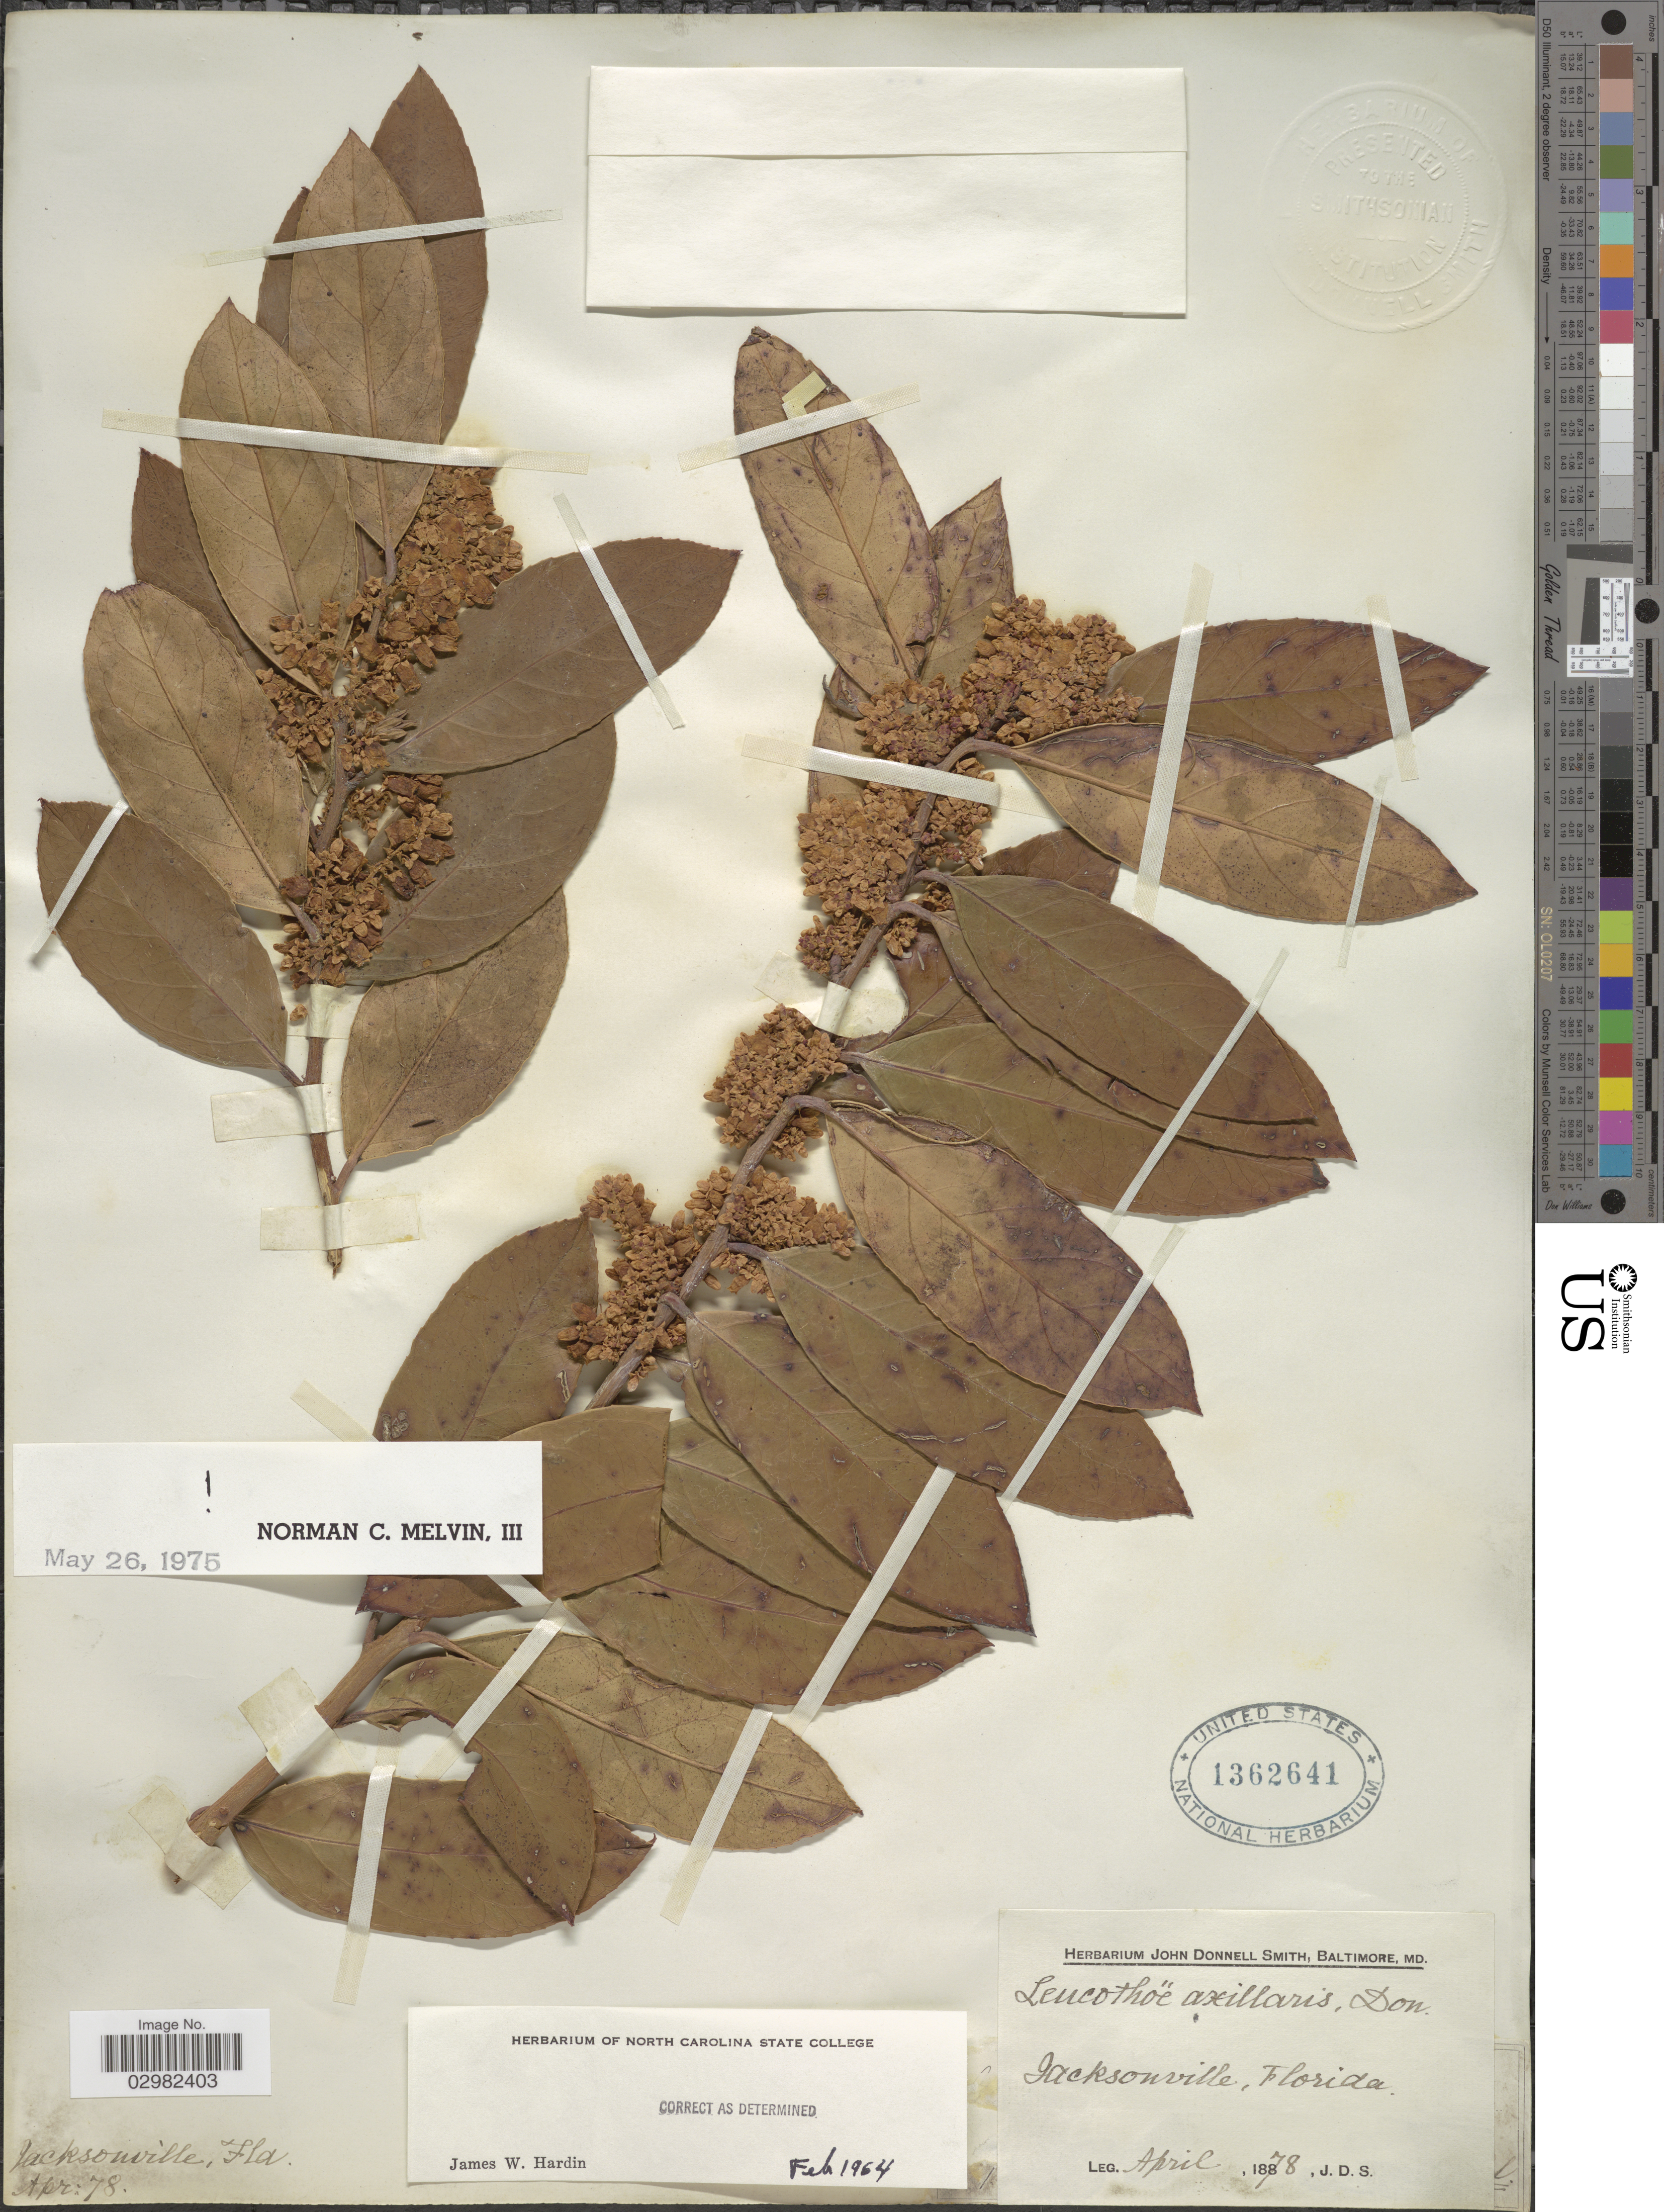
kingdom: Plantae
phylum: Tracheophyta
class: Magnoliopsida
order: Ericales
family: Ericaceae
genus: Leucothoe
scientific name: Leucothoë axillaris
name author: (Lam.) D. Don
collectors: J. Donnell Smith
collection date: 1878-04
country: United States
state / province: Florida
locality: Jacksonville.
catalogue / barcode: US 1362641